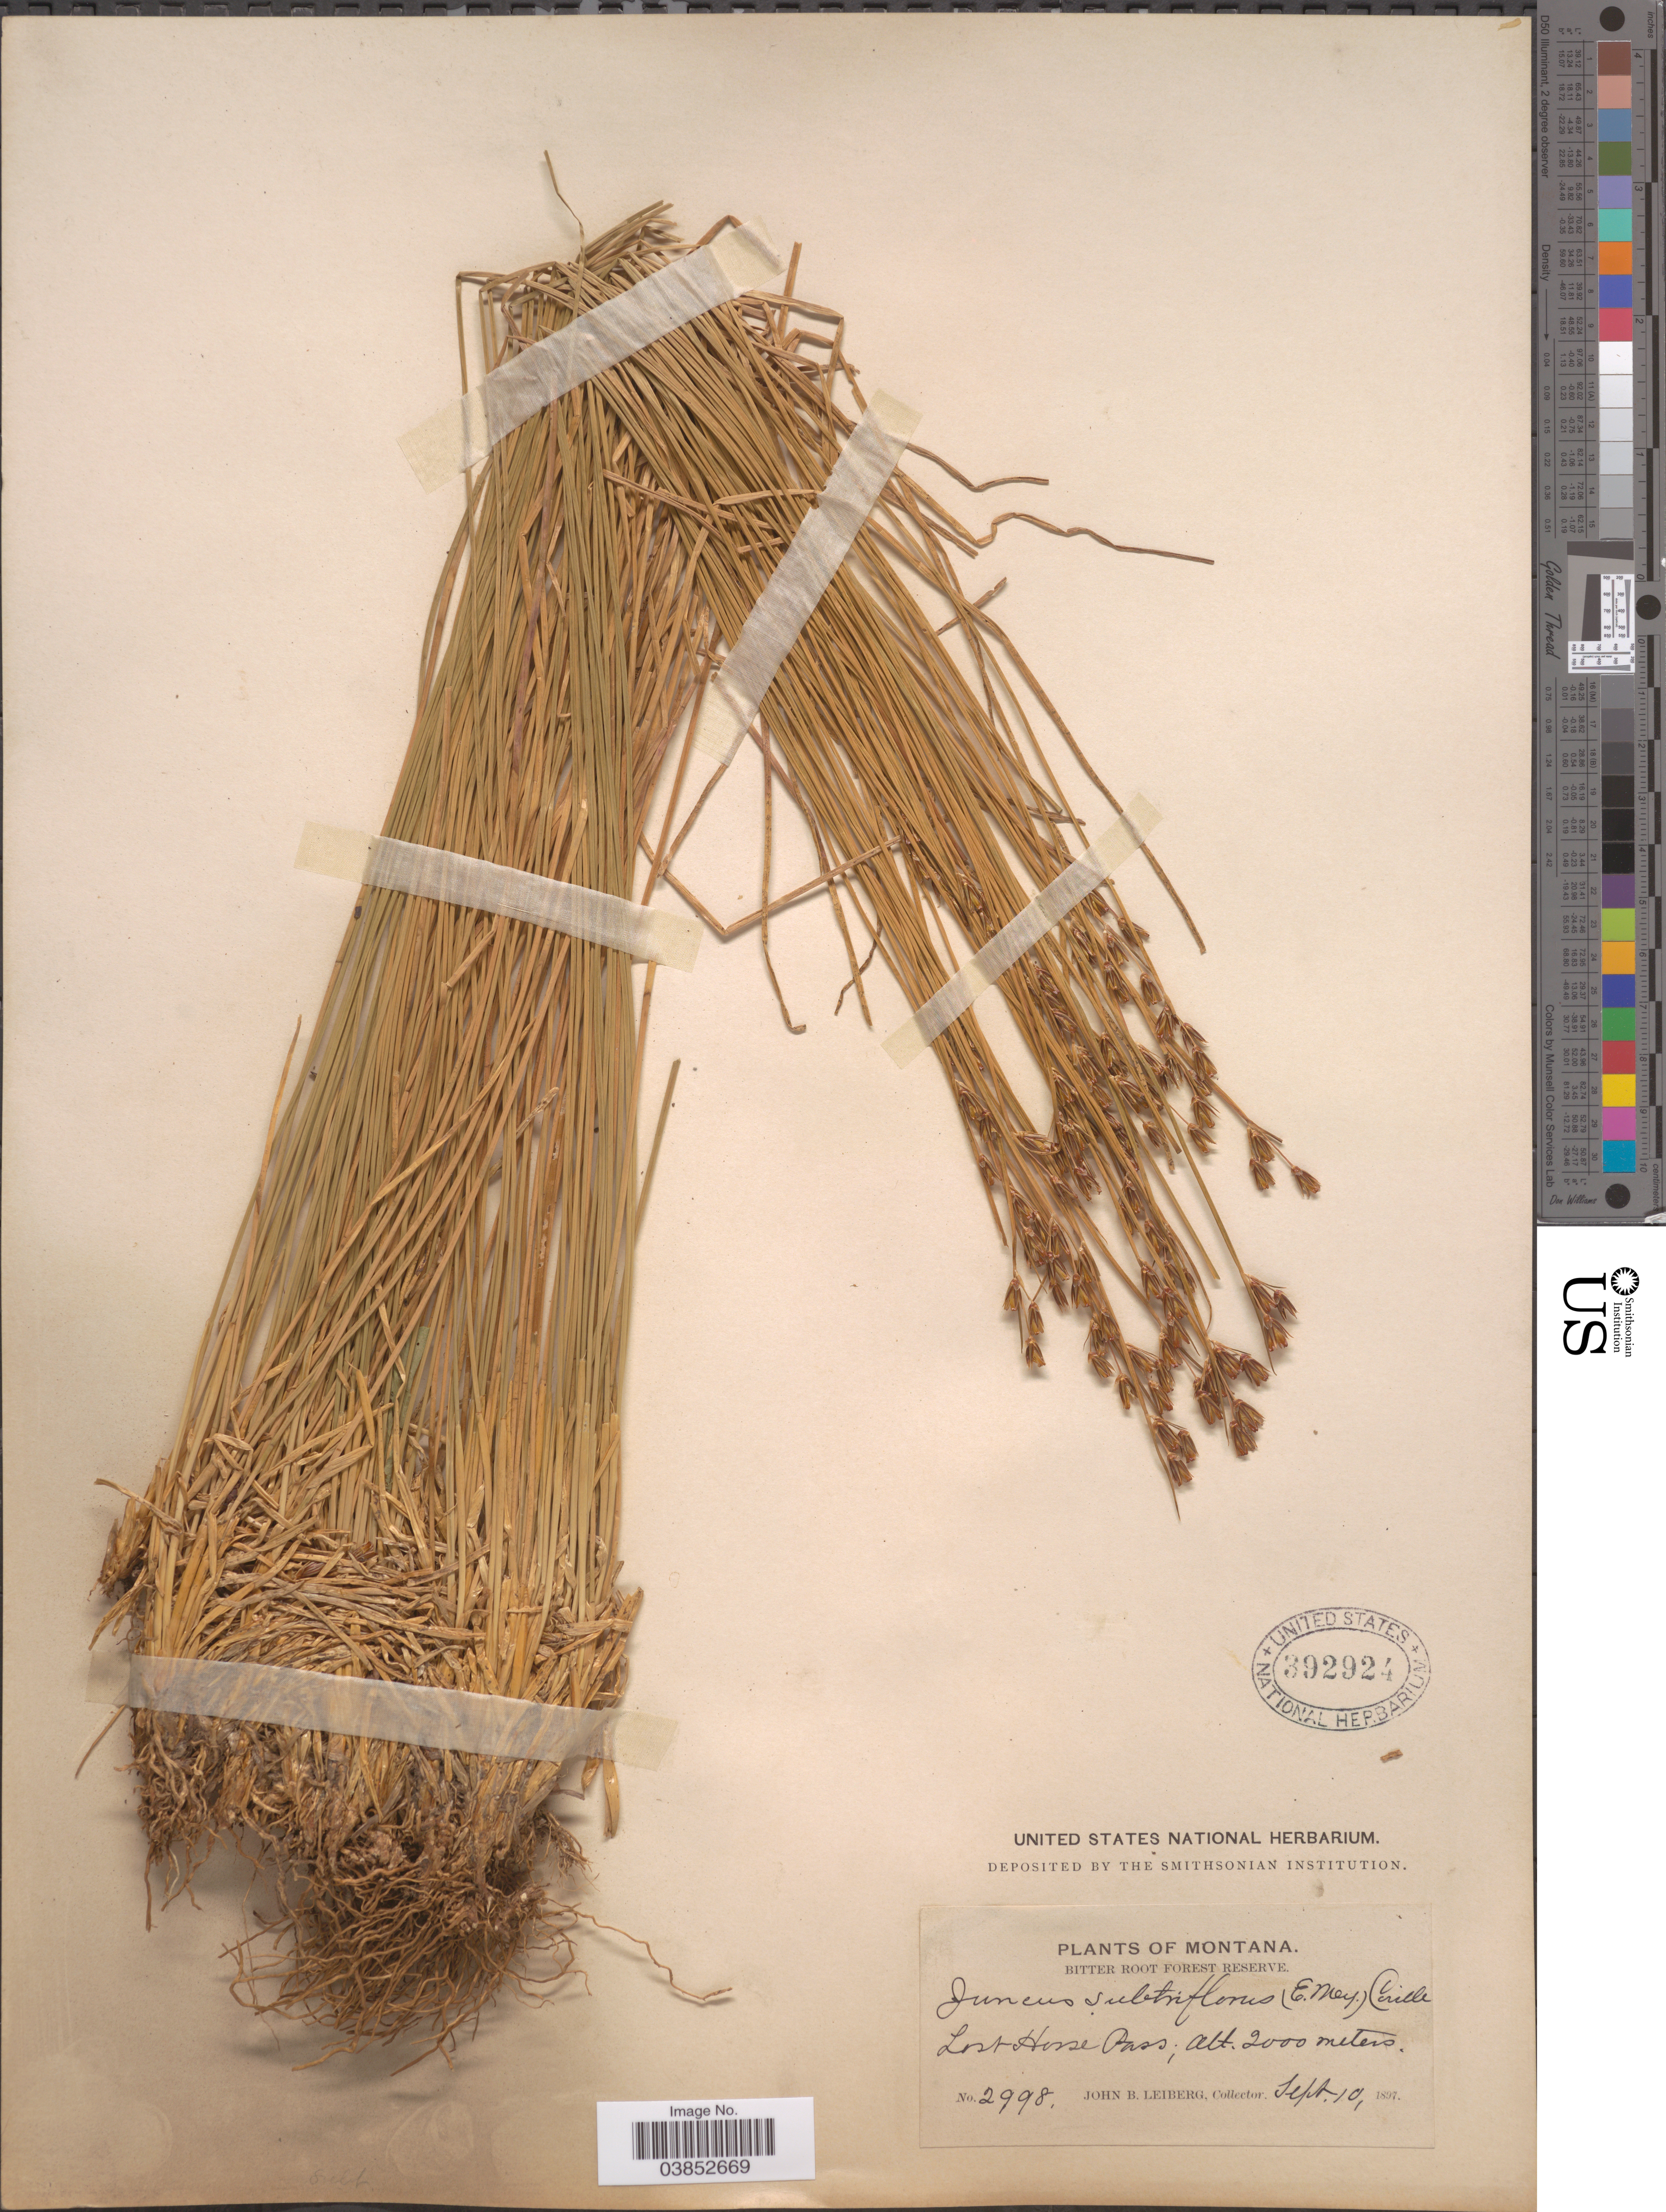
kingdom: Plantae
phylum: Tracheophyta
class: Liliopsida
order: Poales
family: Juncaceae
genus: Juncus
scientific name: Juncus drummondii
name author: E. Mey.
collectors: J. B. Leiberg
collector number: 2998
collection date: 1897-09-10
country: United States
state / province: Montana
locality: Bitter Root Forest Reserve. Lost Horse Pass.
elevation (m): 2000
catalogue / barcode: US 392924